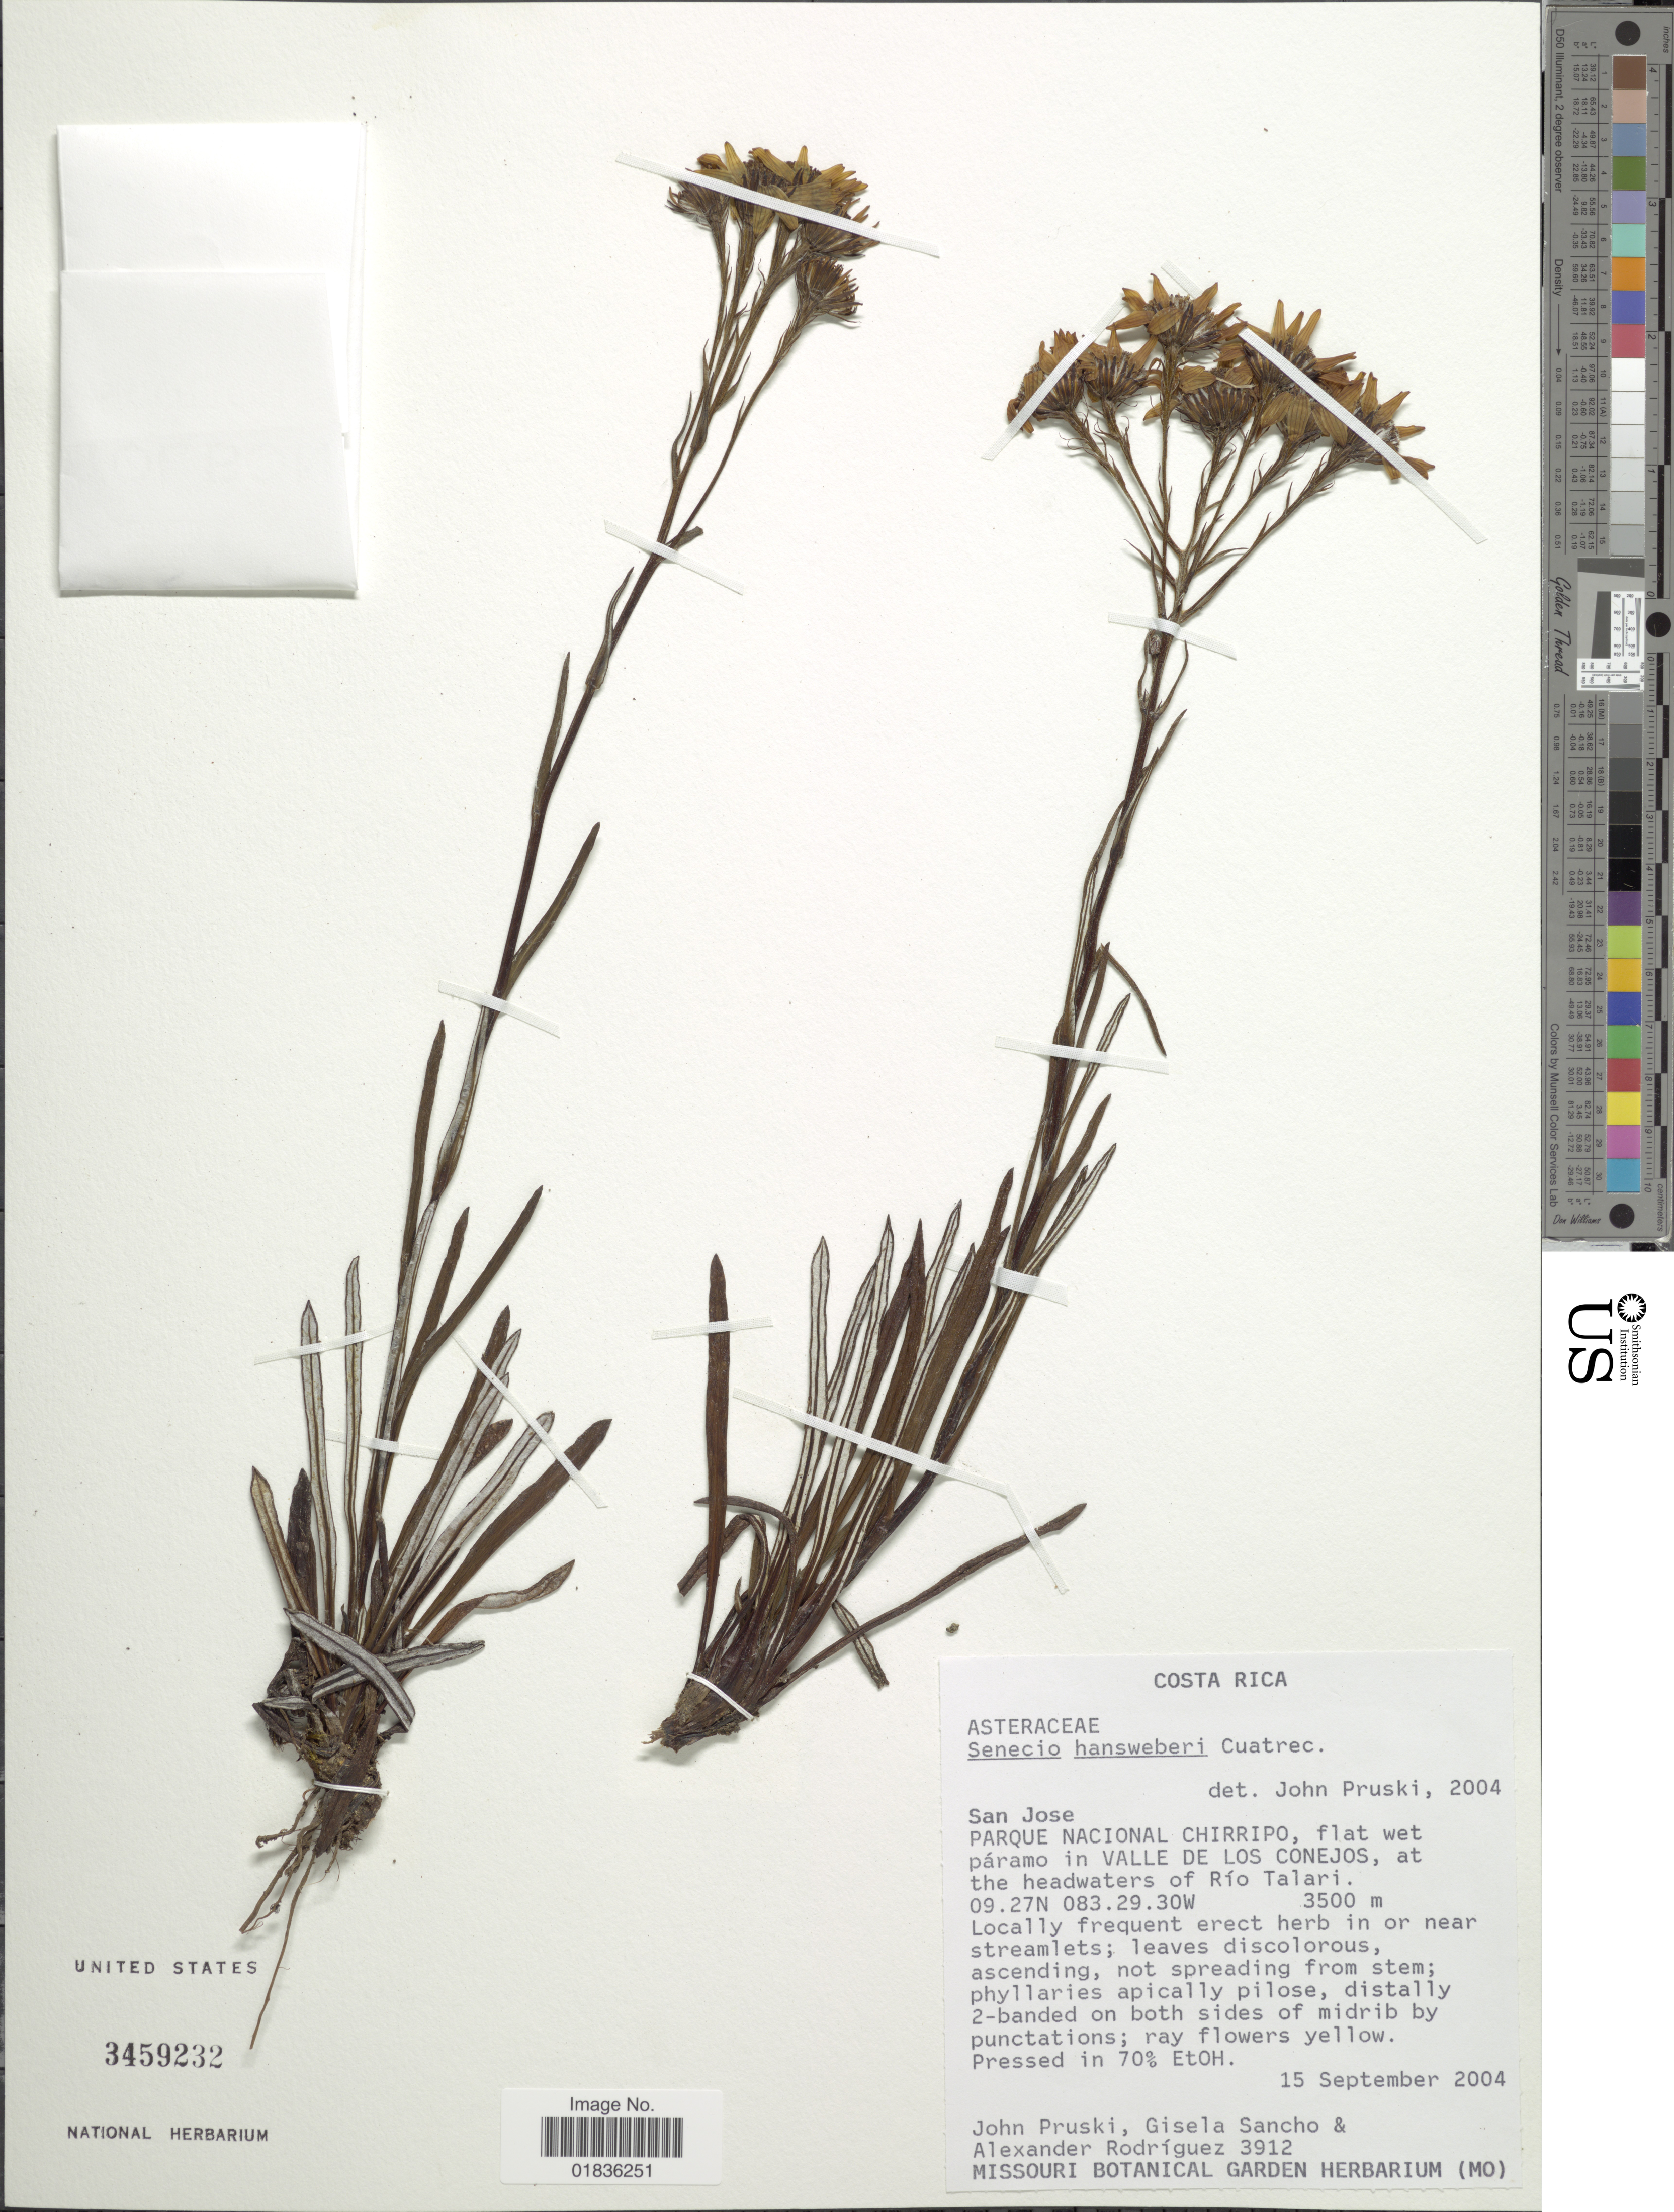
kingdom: Plantae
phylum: Tracheophyta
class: Magnoliopsida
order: Asterales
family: Asteraceae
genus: Senecio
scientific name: Senecio hansweberi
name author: Cuatrec.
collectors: J. F. Pruski, G. Sancho & A. Rodriguez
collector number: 3912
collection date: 2004-09-15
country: Costa Rica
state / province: San José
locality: Parque Nacional Chirripo, flat wet paramo in Valle de Los Conejos, at the headwaters of Rio Talari.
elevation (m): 3500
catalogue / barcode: US 3459232